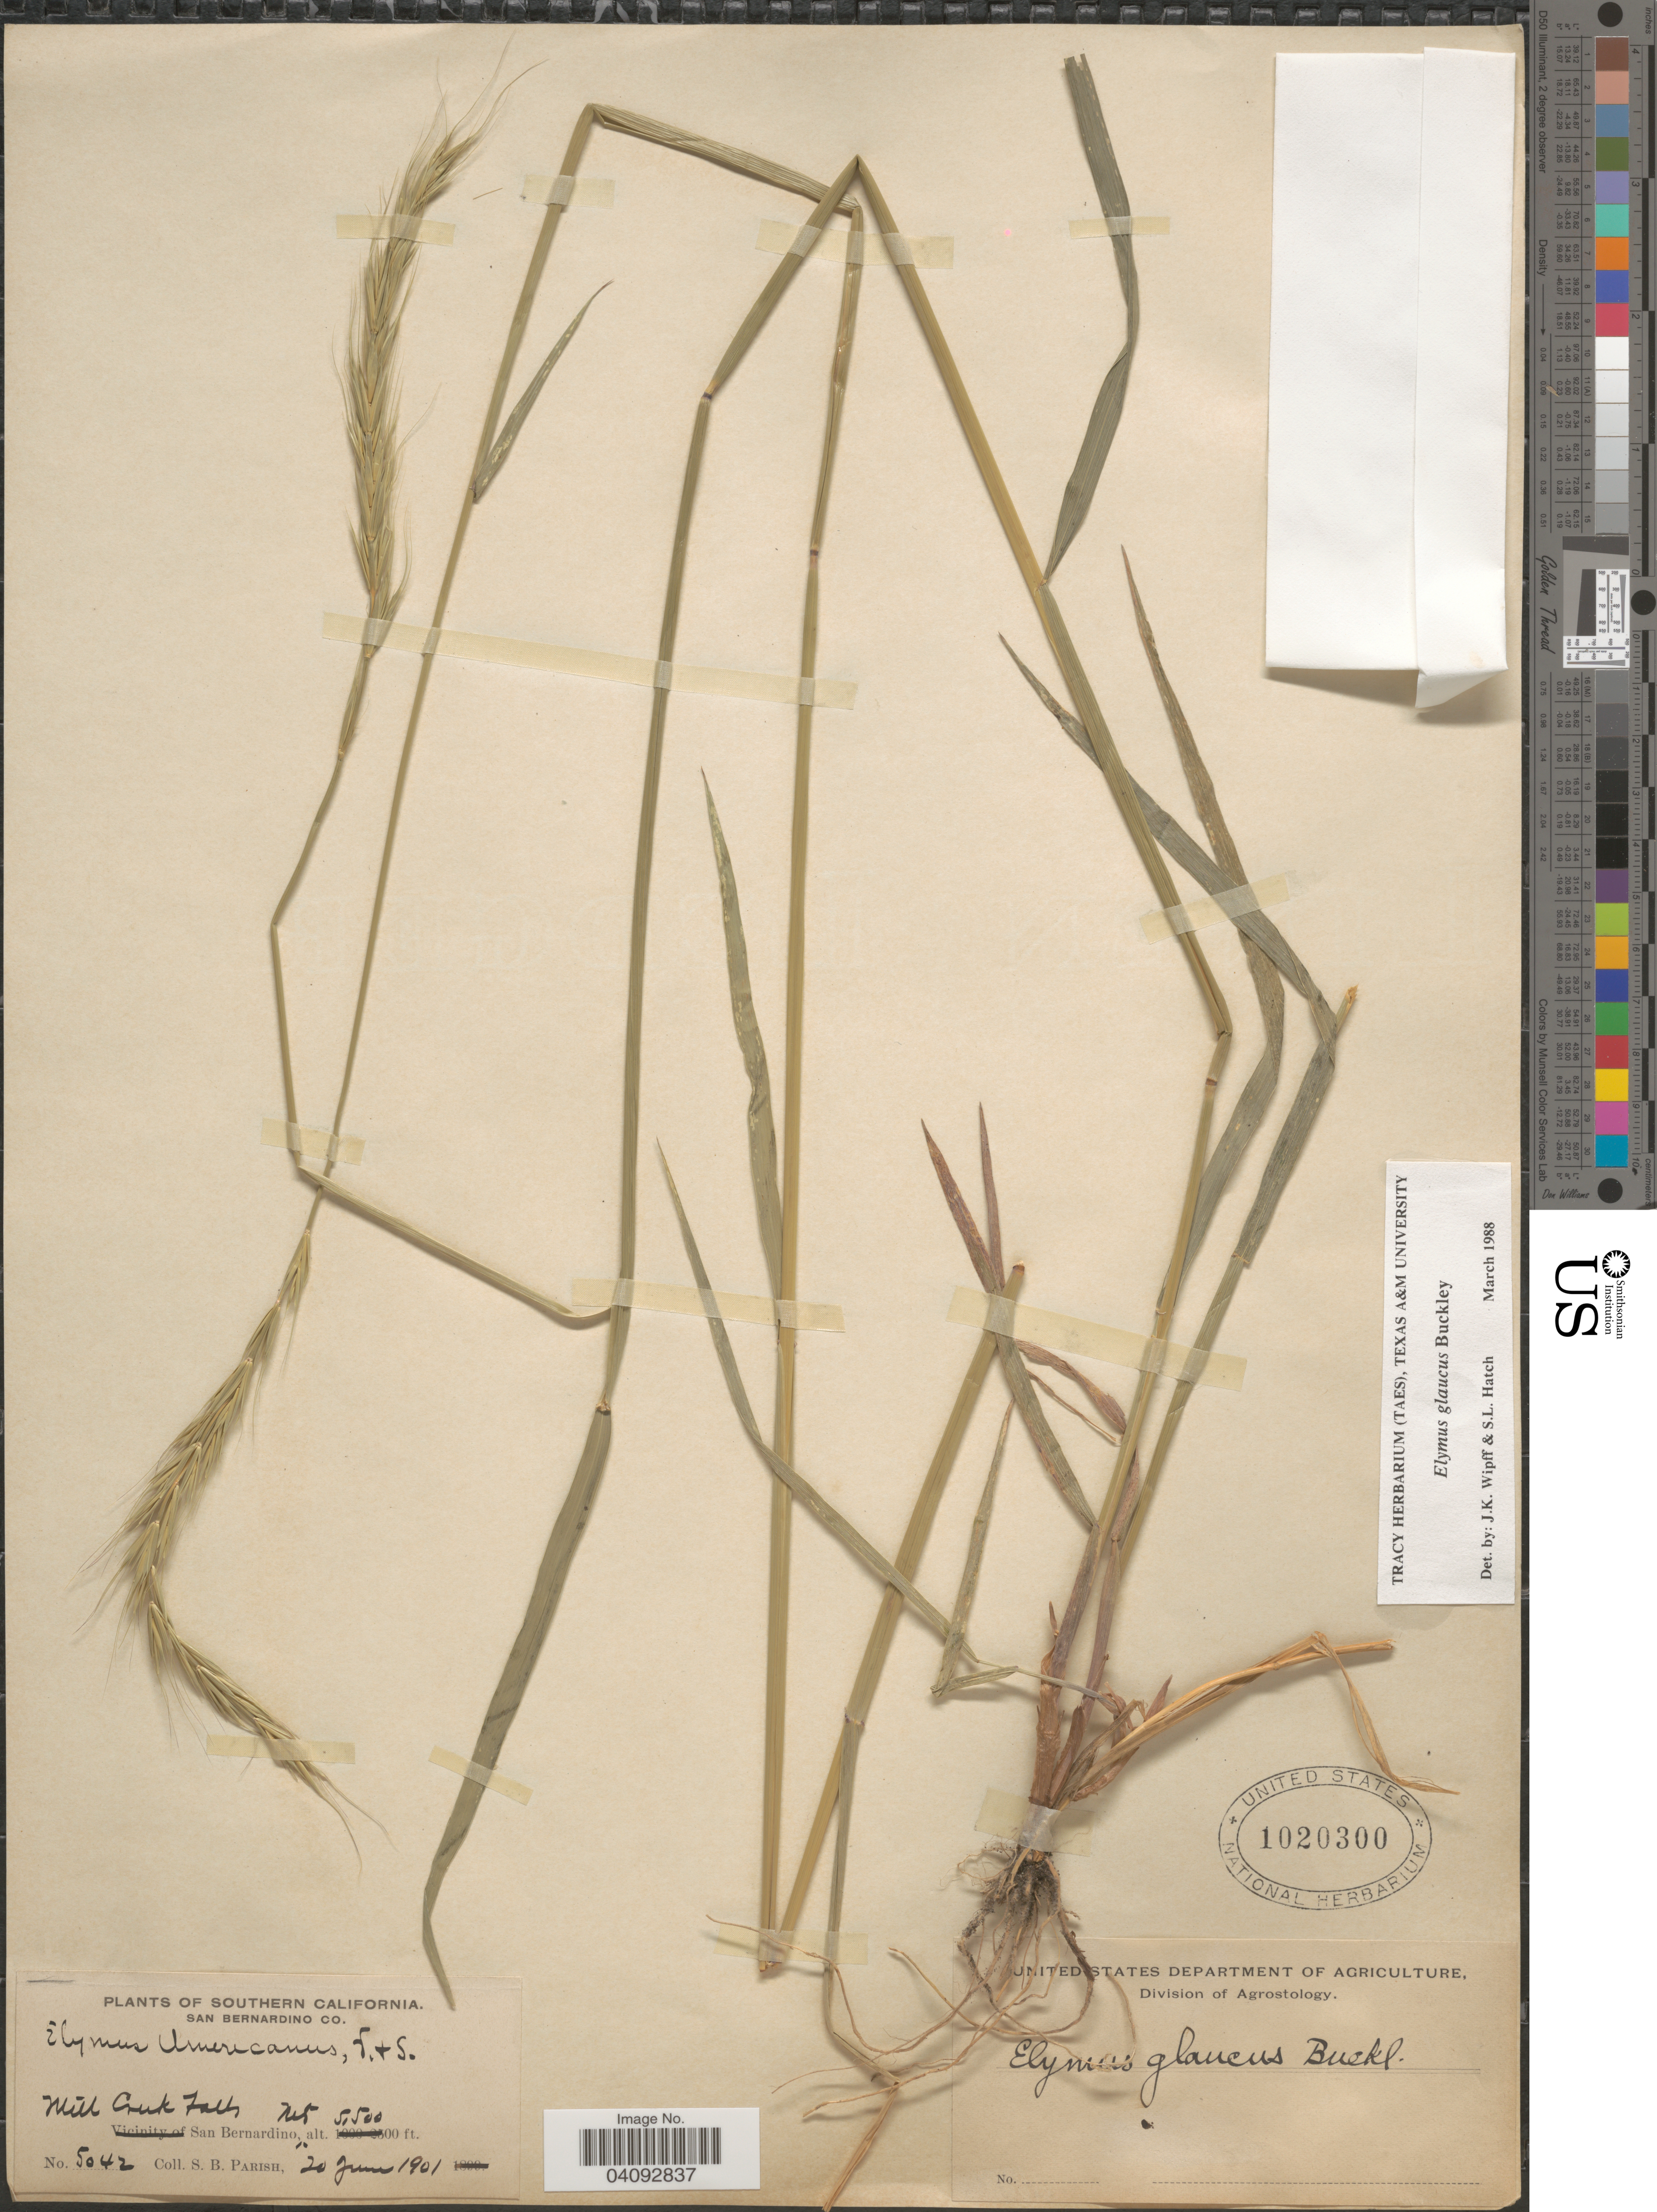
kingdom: Plantae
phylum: Tracheophyta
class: Liliopsida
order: Poales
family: Poaceae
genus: Elymus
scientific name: Elymus glaucus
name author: Buckley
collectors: S. B. Parish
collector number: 5042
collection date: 1901-06-20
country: United States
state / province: California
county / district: San Bernardino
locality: Southern California. San Bernardino Co. Mill Creek Falls. San Bernardino Mts.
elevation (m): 1676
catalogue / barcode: US 1020300